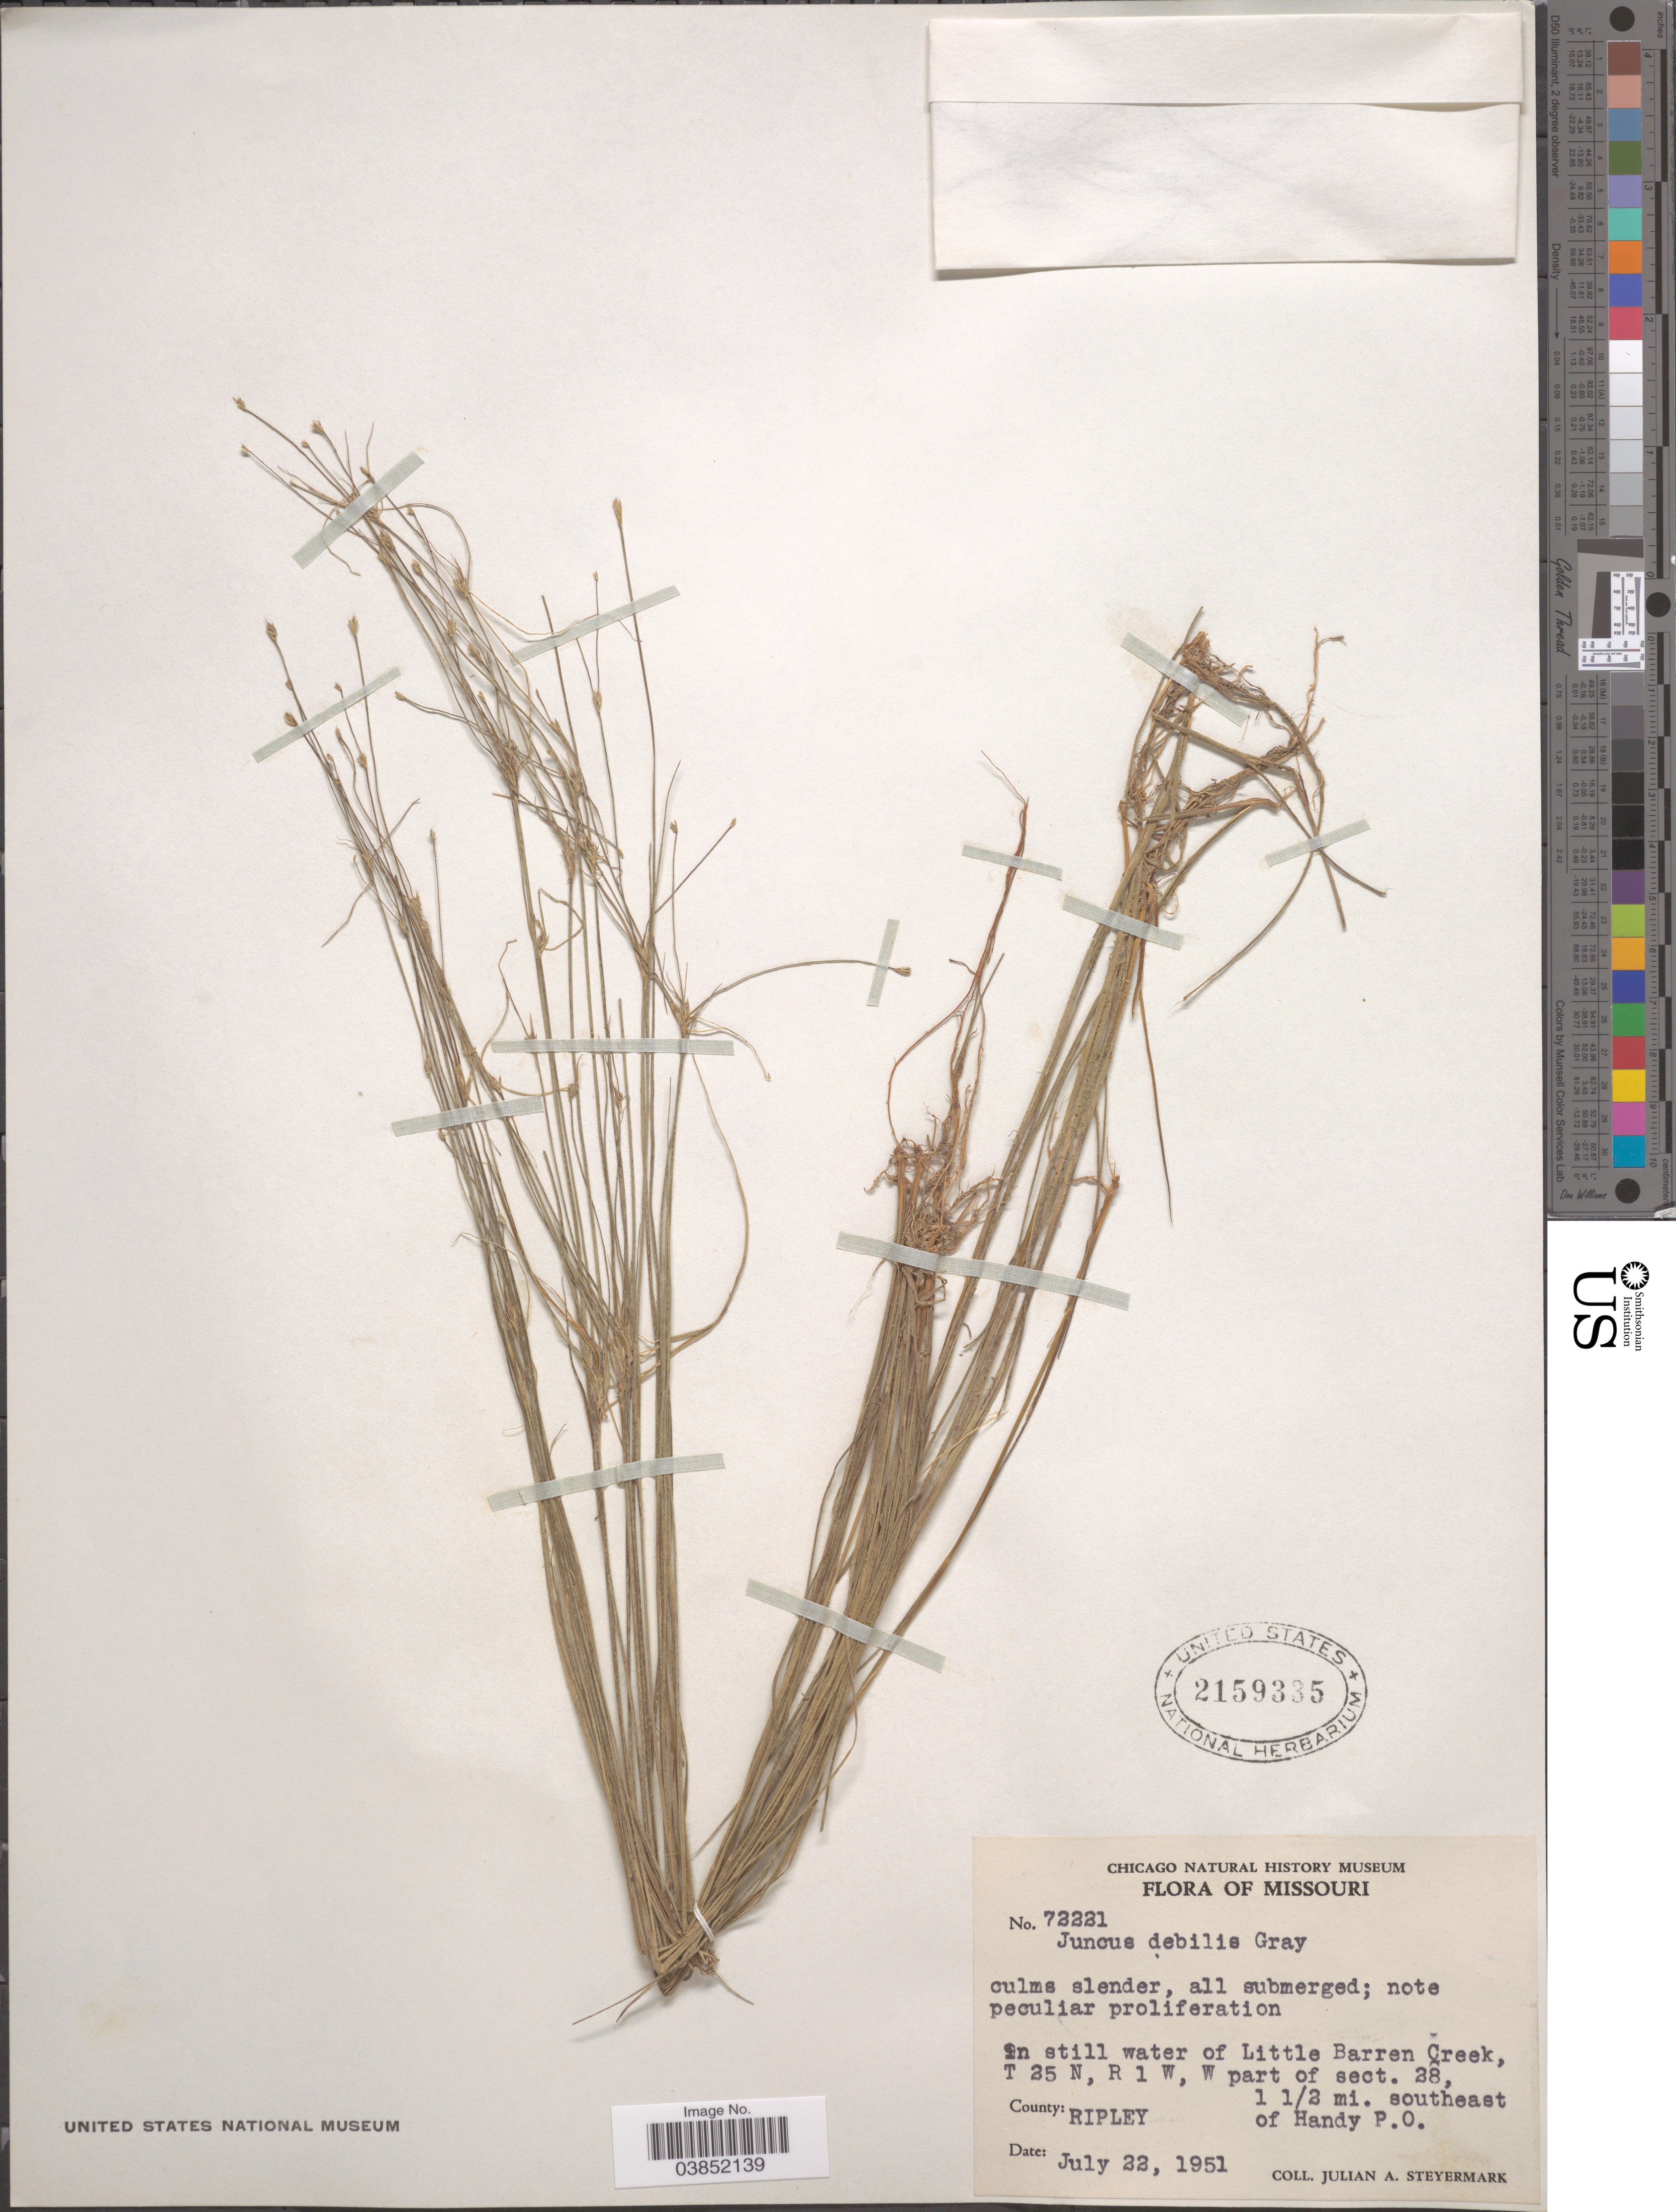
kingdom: Plantae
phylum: Tracheophyta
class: Liliopsida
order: Poales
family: Juncaceae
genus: Juncus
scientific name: Juncus debilis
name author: A. Gray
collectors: J. Steyermark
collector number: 72221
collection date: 1951-07-22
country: United States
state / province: Missouri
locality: In still water of Little Barren Creek, T 25 N, R 1 W, W part of sect. 28, 1 ½ mi. southeast of Handy P.O. County: Ripley.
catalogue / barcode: US 2159335